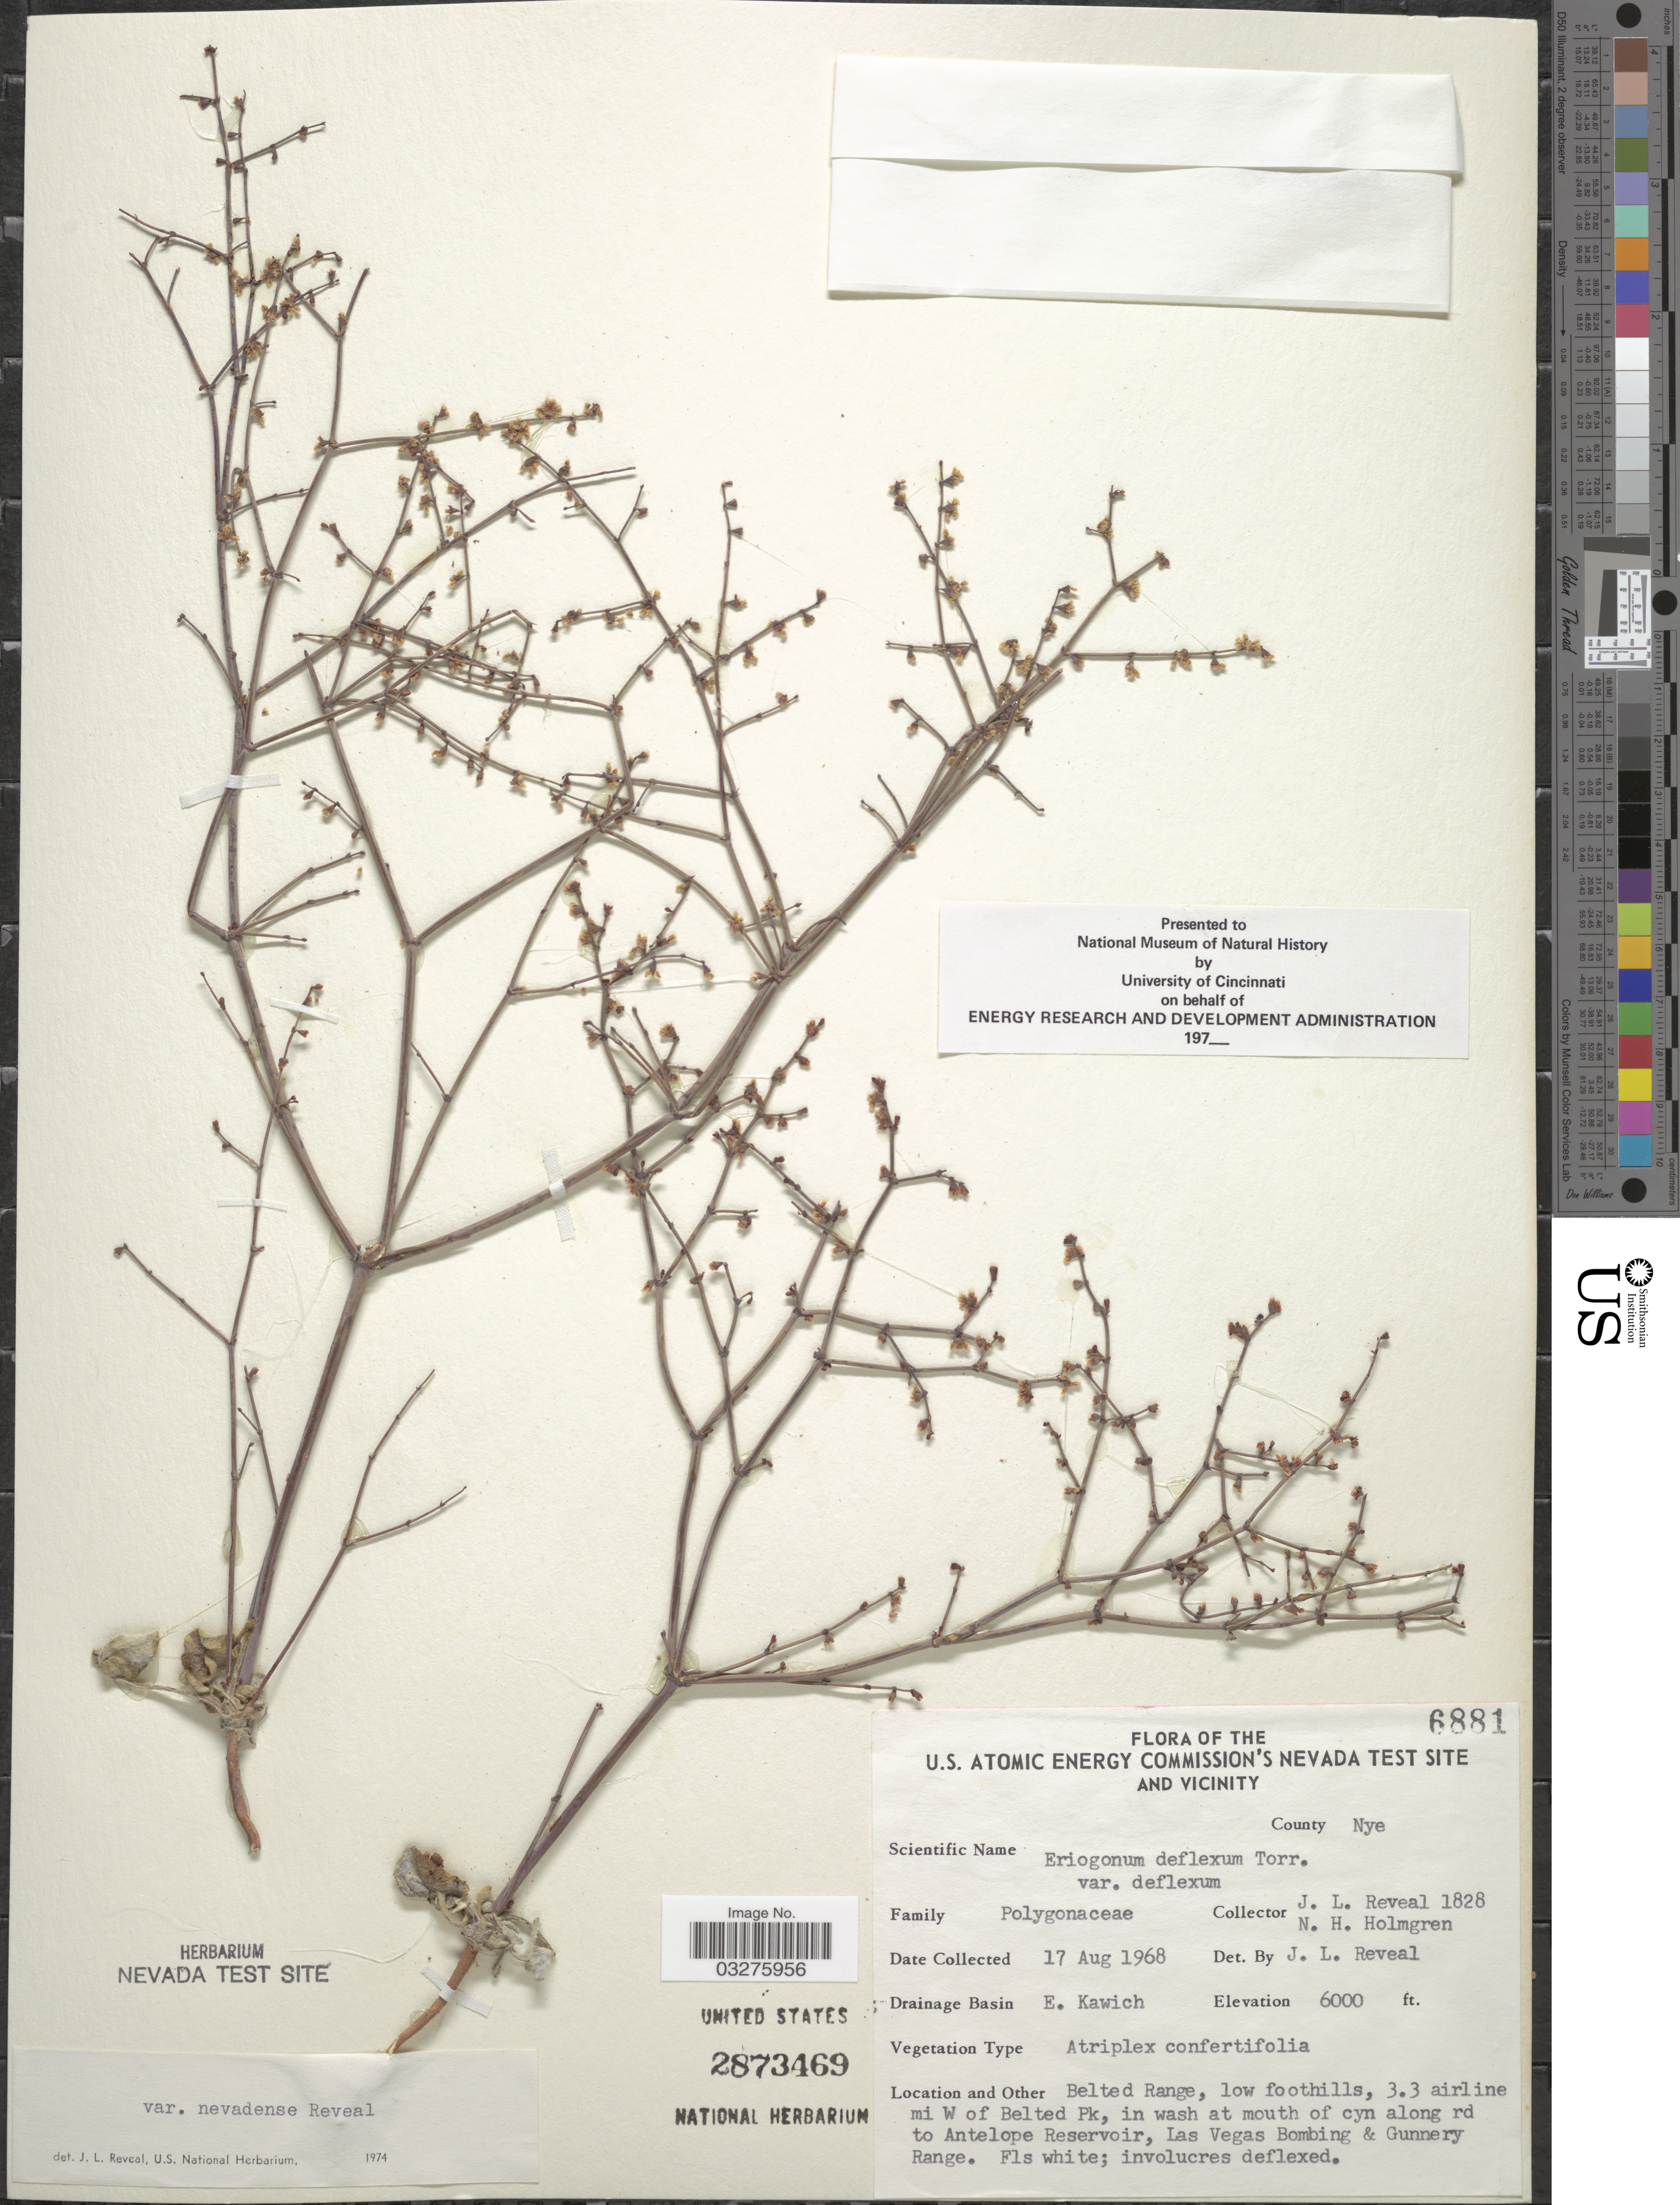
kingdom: Plantae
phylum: Tracheophyta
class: Magnoliopsida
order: Caryophyllales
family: Polygonaceae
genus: Eriogonum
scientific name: Eriogonum deflexum var. nevadense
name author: Reveal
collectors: J. L. Reveal & N. H. Holmgren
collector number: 1828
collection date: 1968-08-17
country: United States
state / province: Nevada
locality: The U.S. Atomic Energy Commission's Nevada Test Site and vicinity. County Nye. Drainage Basin E. Kawich. Belted Range, low foothills, 3.3 airline mi W of Belted Pk, in wash at mouth of cyn along rd to Antelope Reservoir, Las Vegas Bombing & Gunnery Range.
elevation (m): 1829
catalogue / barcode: US 2873469